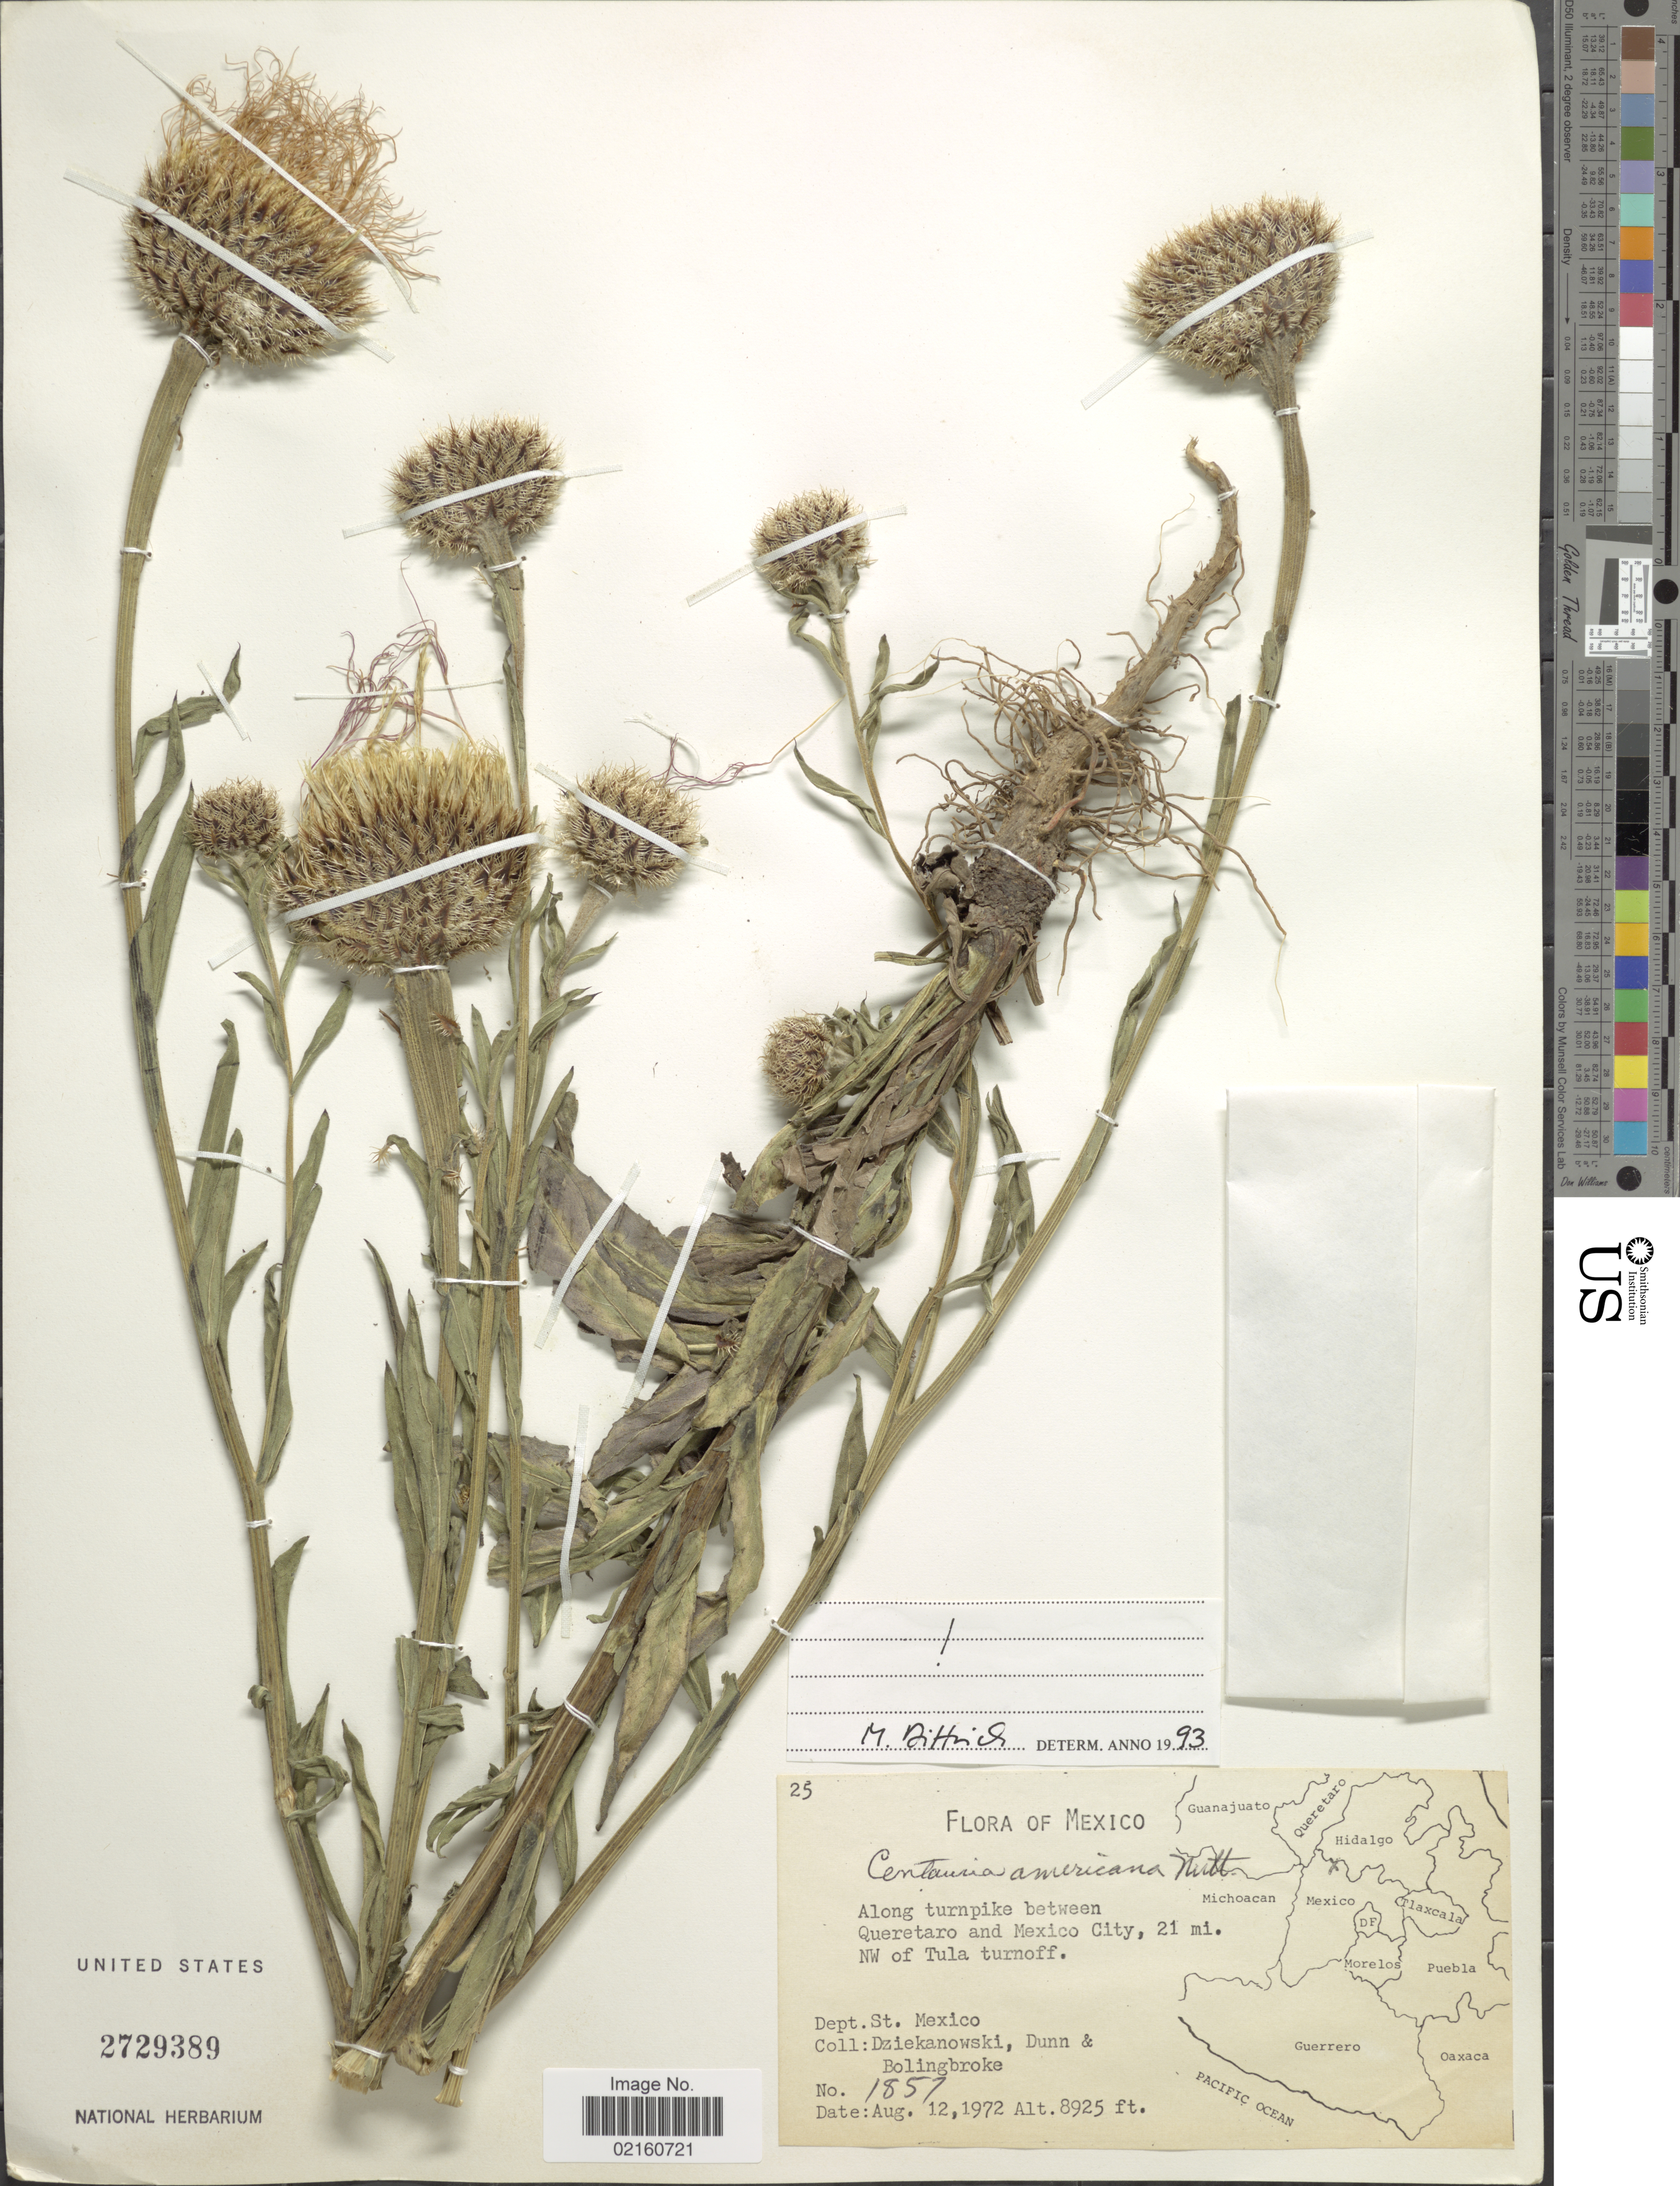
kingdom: Plantae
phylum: Tracheophyta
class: Magnoliopsida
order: Asterales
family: Asteraceae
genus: Plectocephalus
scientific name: Plectocephalus americanus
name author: (Nutt.) D. Don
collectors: -. Dziekanowski, -- Dunn & -. Bolingbroke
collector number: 1857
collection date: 1972-08-12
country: Mexico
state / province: México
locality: Between Queretaro and Mexico City, 21 mi NW of Tula turnoff, Dept. St. Mexico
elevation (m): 2720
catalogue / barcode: US 2729389